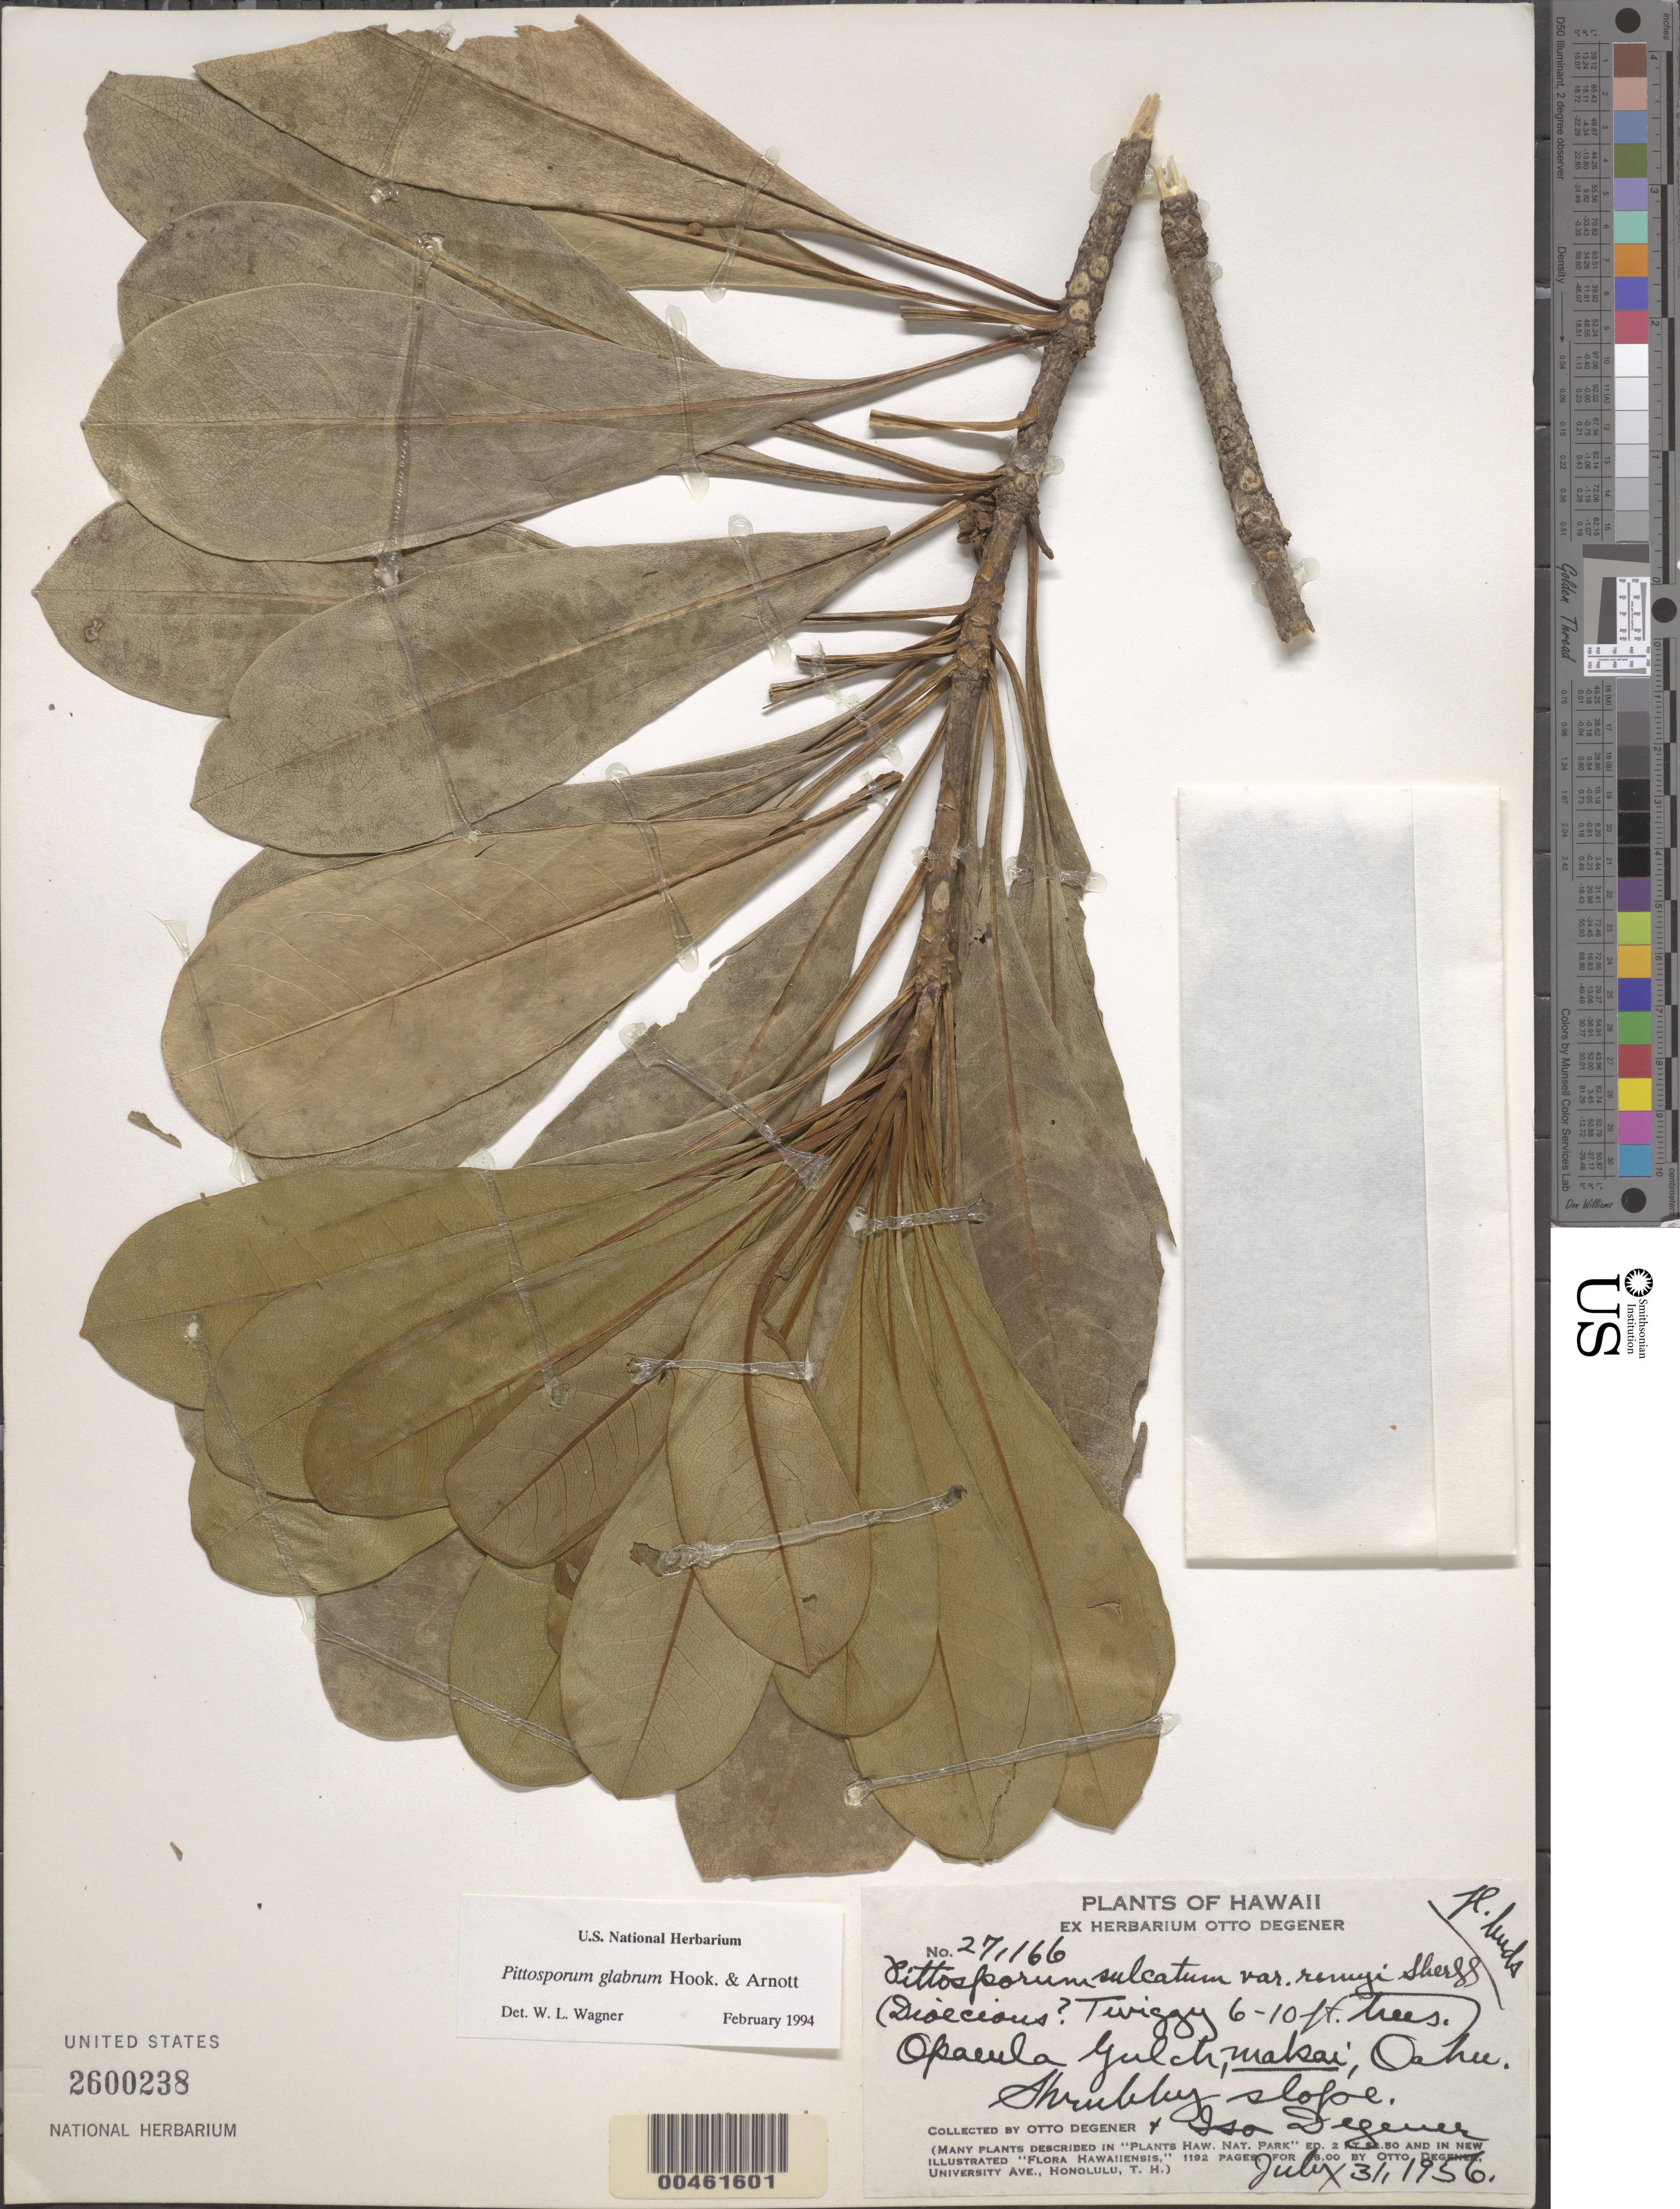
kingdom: Plantae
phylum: Tracheophyta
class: Magnoliopsida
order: Apiales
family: Pittosporaceae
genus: Pittosporum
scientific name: Pittosporum glabrum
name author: Hook. & Arn.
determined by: Wagner, W. L., (BOT), Smithsonian Institution - National Museum of Natural History (UNITED STATES)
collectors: O. Degener & I. Degener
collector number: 27166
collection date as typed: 31 Jul 1956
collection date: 1956-07-31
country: United States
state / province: Hawaii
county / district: Honolulu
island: Oahu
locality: Opaeula Gulch, makai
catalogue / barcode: US 2600238